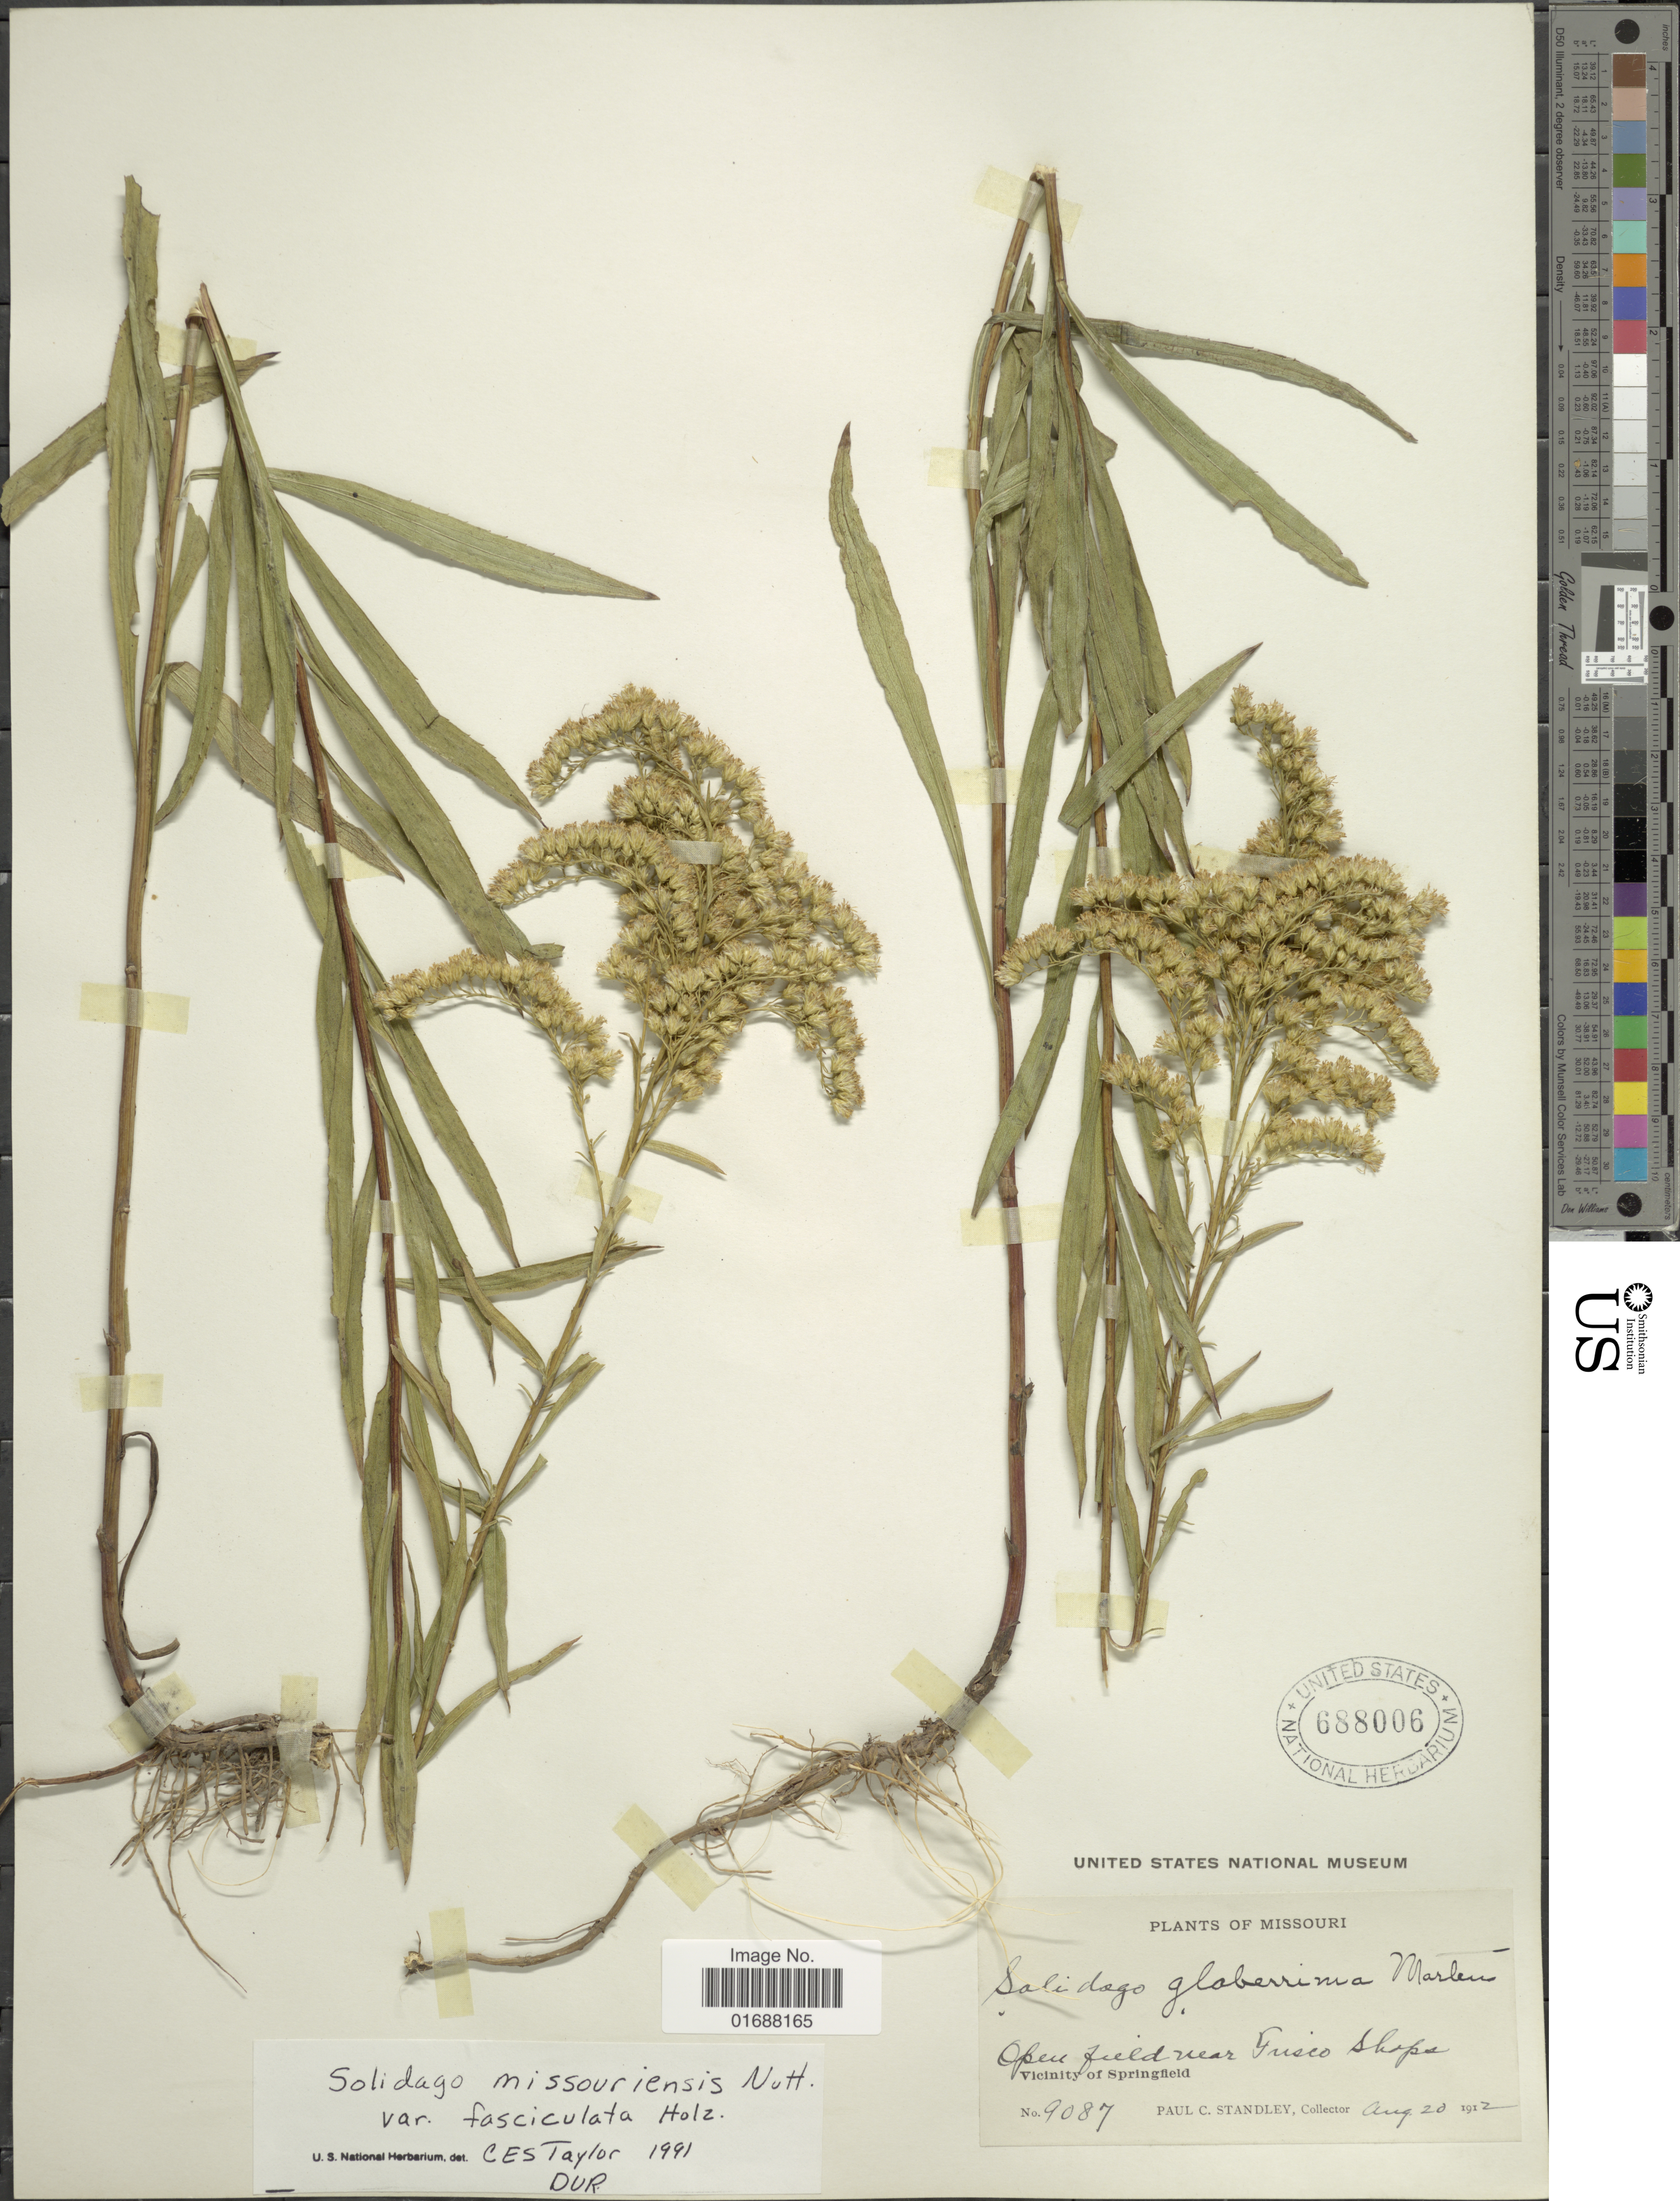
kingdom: Plantae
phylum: Tracheophyta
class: Magnoliopsida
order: Asterales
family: Asteraceae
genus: Solidago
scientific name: Solidago missouriensis var. fasciculata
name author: Holz.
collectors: P. C. Standley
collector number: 9087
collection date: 1912-08-20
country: United States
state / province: Missouri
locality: Open field near Fusio Slope, Vicinity of Springfield.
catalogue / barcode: US 688006